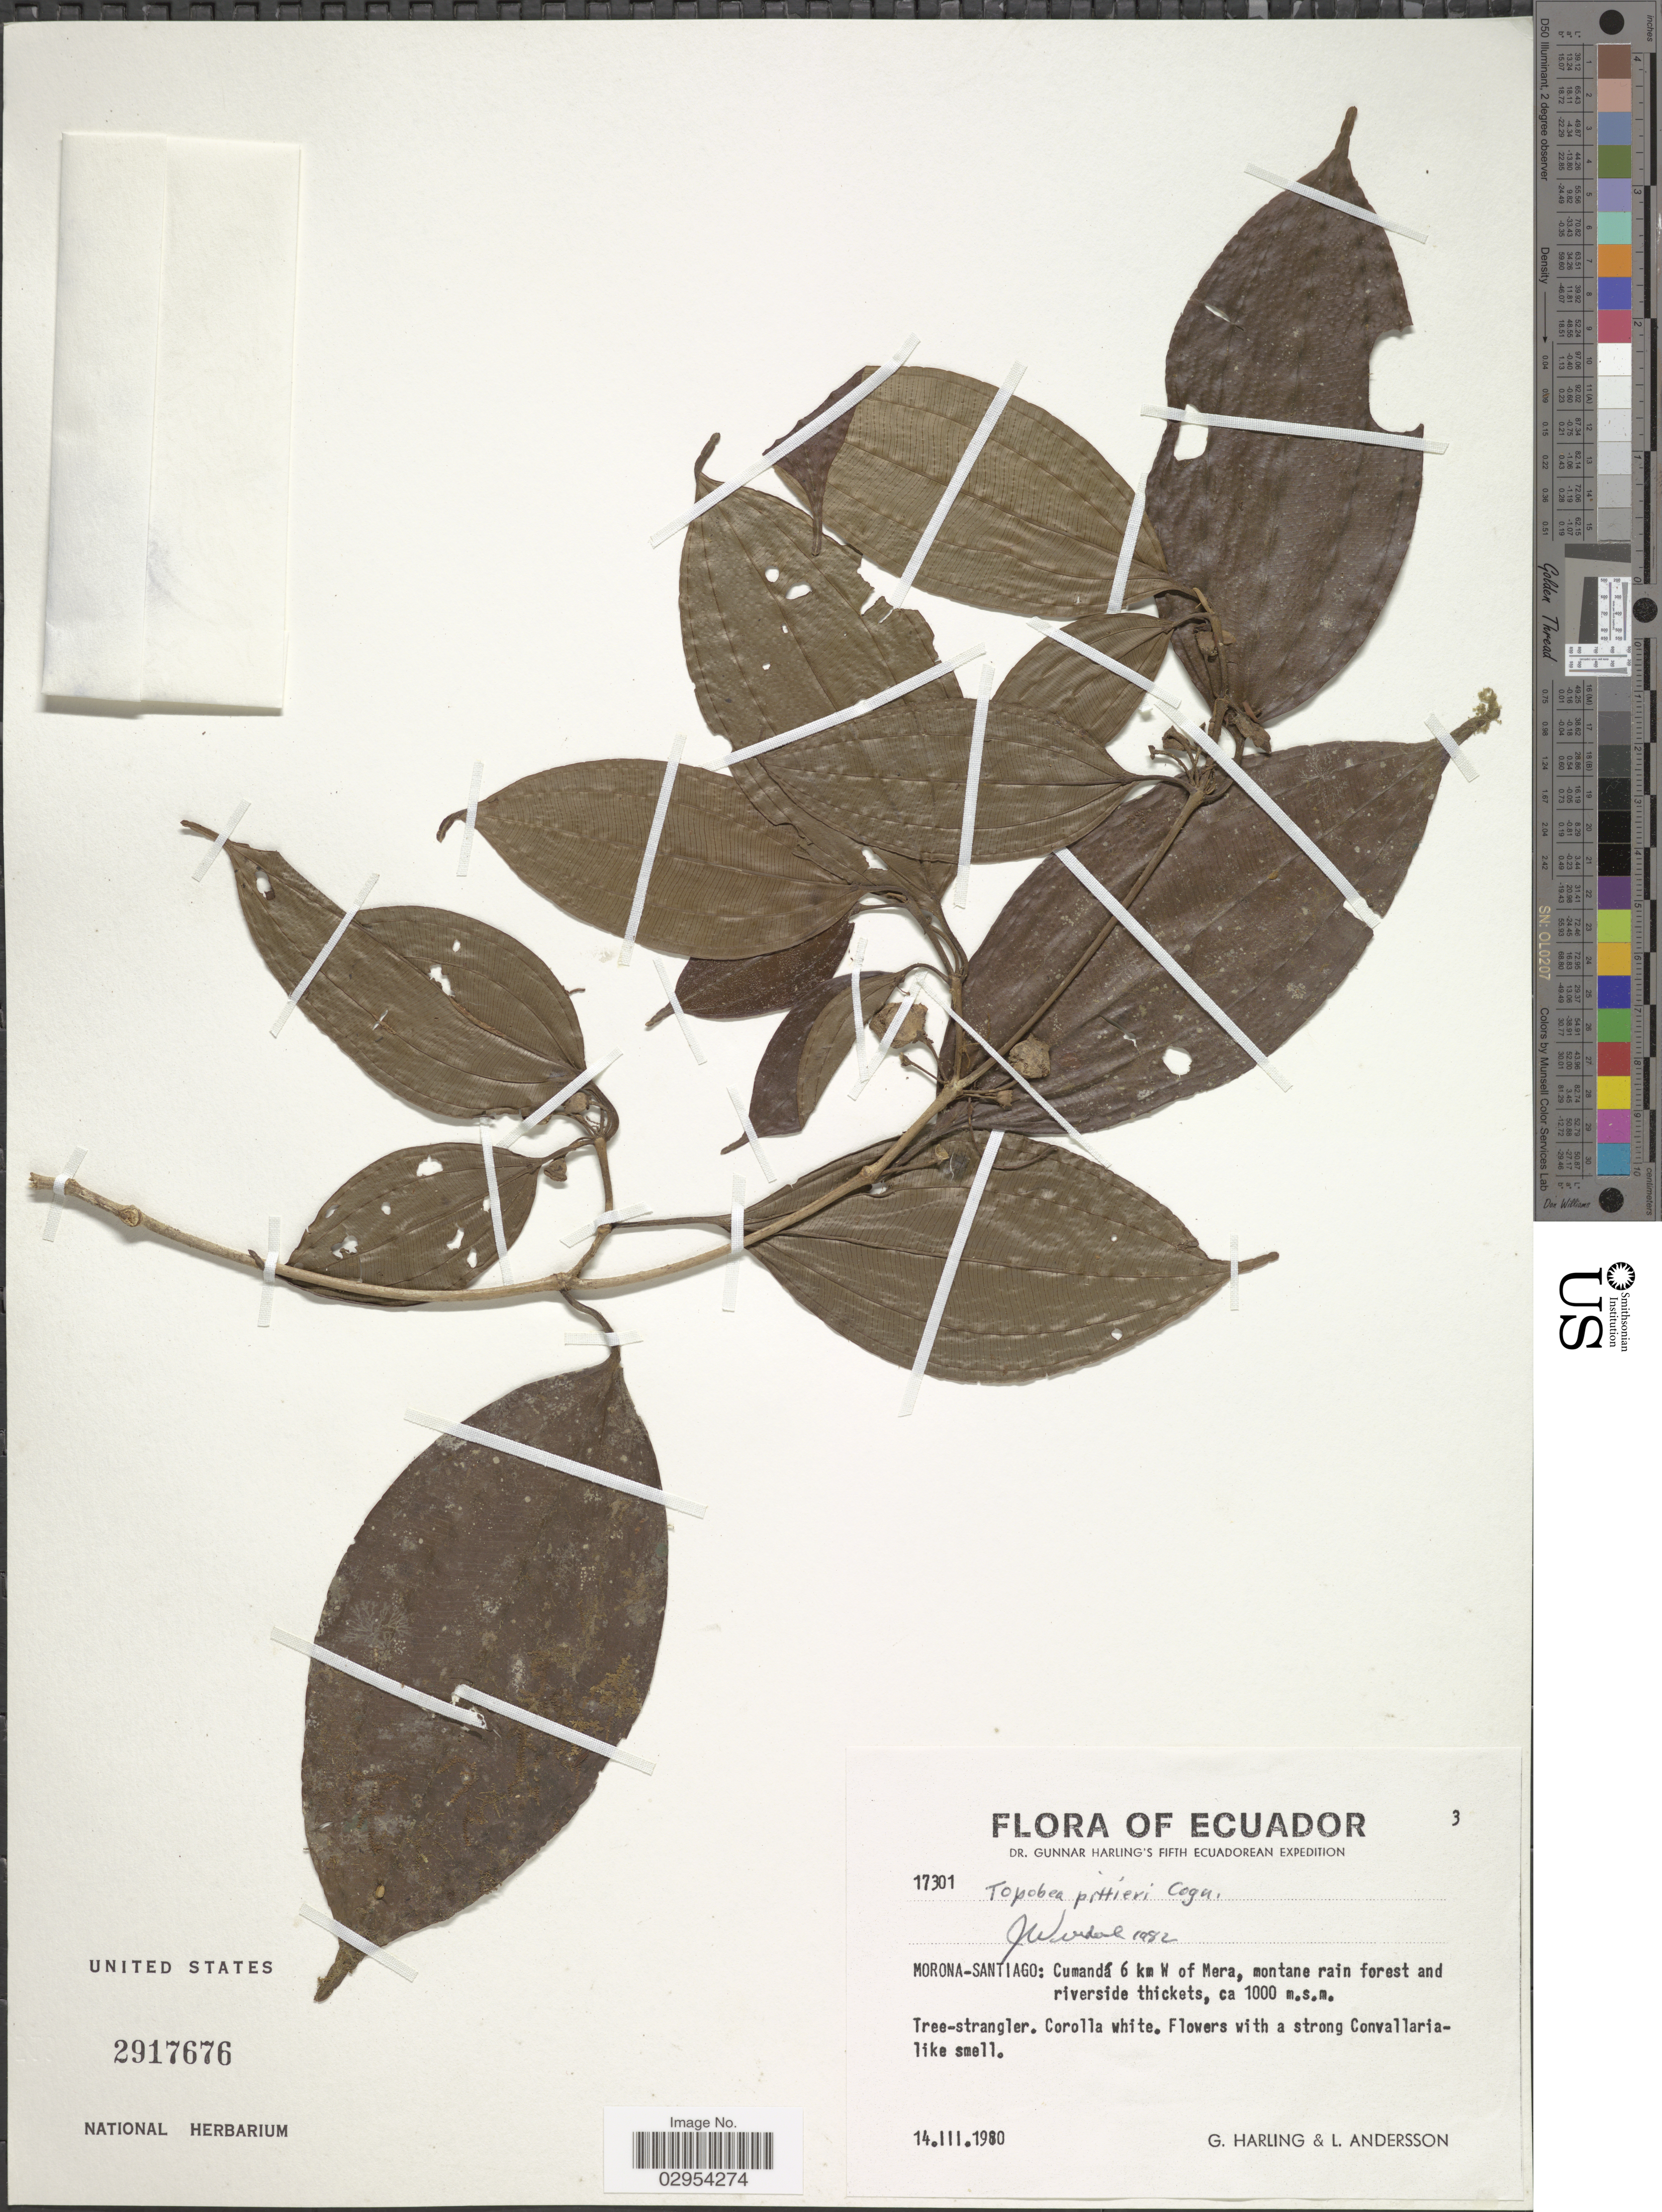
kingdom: Plantae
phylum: Tracheophyta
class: Magnoliopsida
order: Myrtales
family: Melastomataceae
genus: Topobea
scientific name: Topobea pittieri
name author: Cogn.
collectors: G. Harling & L. Andersson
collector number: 17301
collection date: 1980-03-14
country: Ecuador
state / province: Morona-Santiago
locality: Cumandá 6 km W of Mera.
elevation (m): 1000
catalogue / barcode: US 2917676